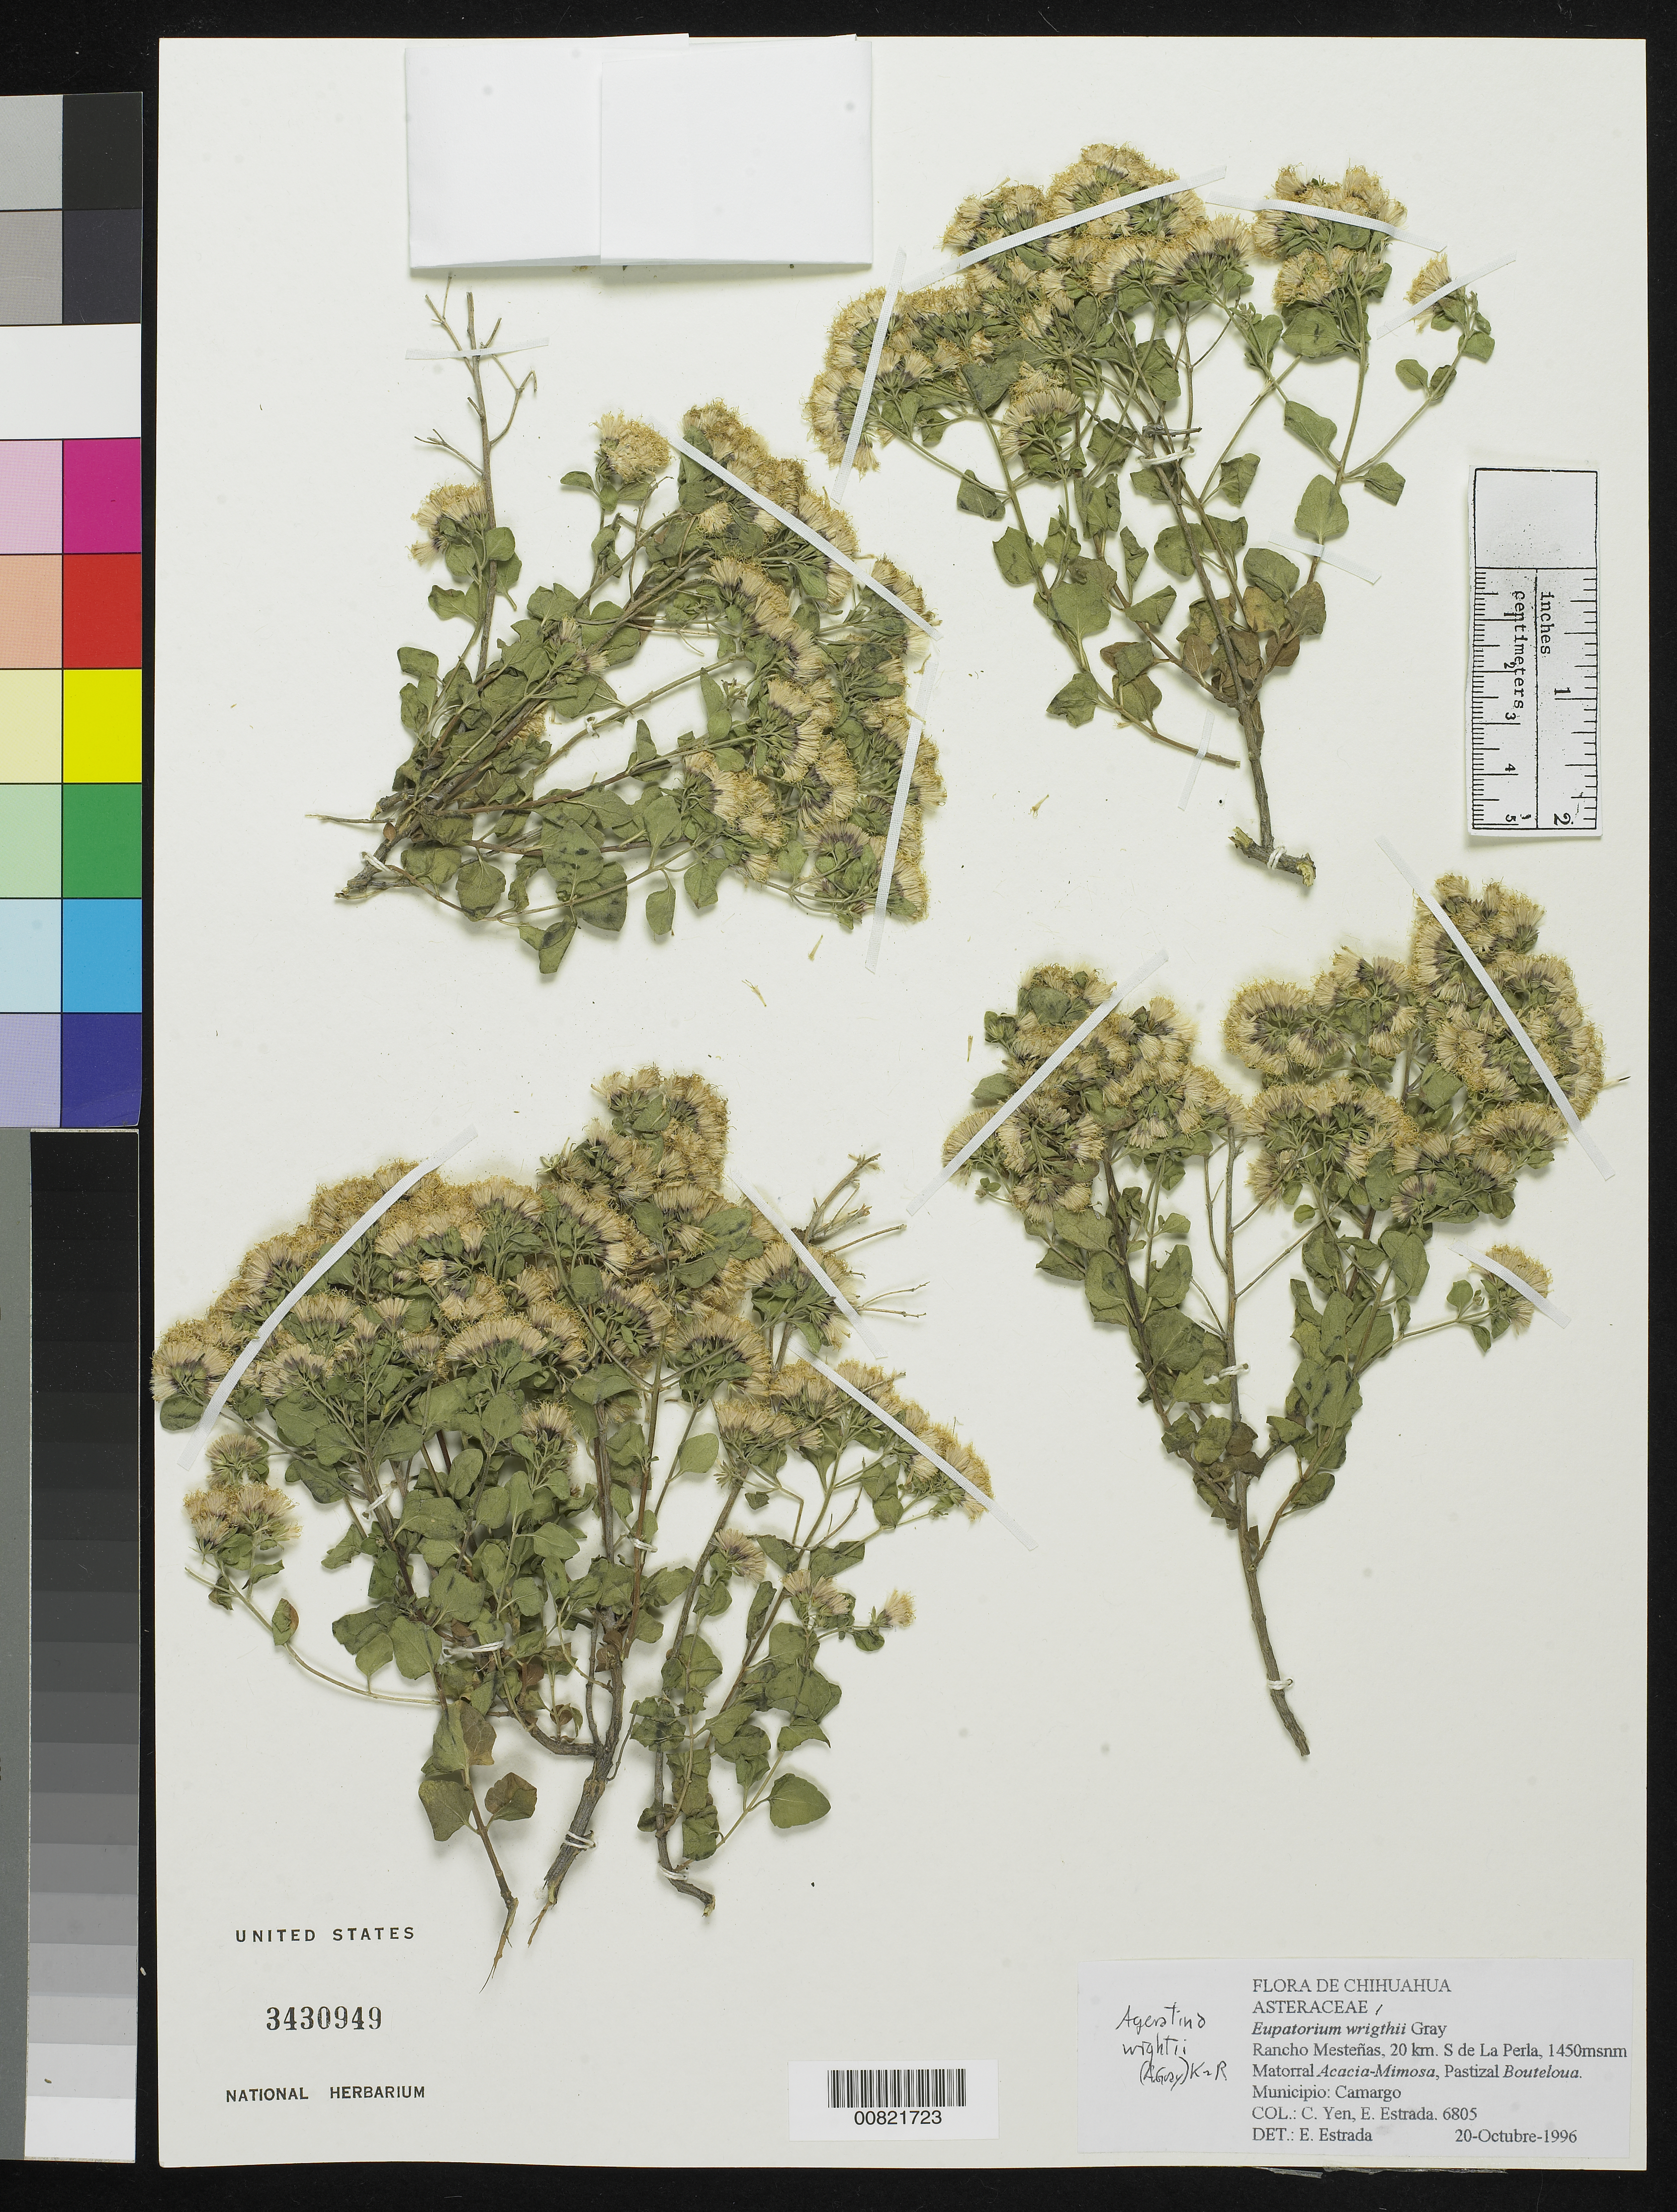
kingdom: Plantae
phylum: Tracheophyta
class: Magnoliopsida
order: Asterales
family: Asteraceae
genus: Ageratina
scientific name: Ageratina wrightii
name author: (A. Gray) R.M. King & H. Rob.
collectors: Y. C. Yang & E. Estrada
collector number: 6805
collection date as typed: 20 Oct 1996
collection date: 1996-10-20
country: Mexico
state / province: Chihuahua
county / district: Camargo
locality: Rancho Mesteñas, 20 km. S de La Perla. Municipio de Camargo, Chihuahua.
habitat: Matorral Acacia-Mimosa, Pastizal Bouteloua.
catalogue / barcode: US 3430949